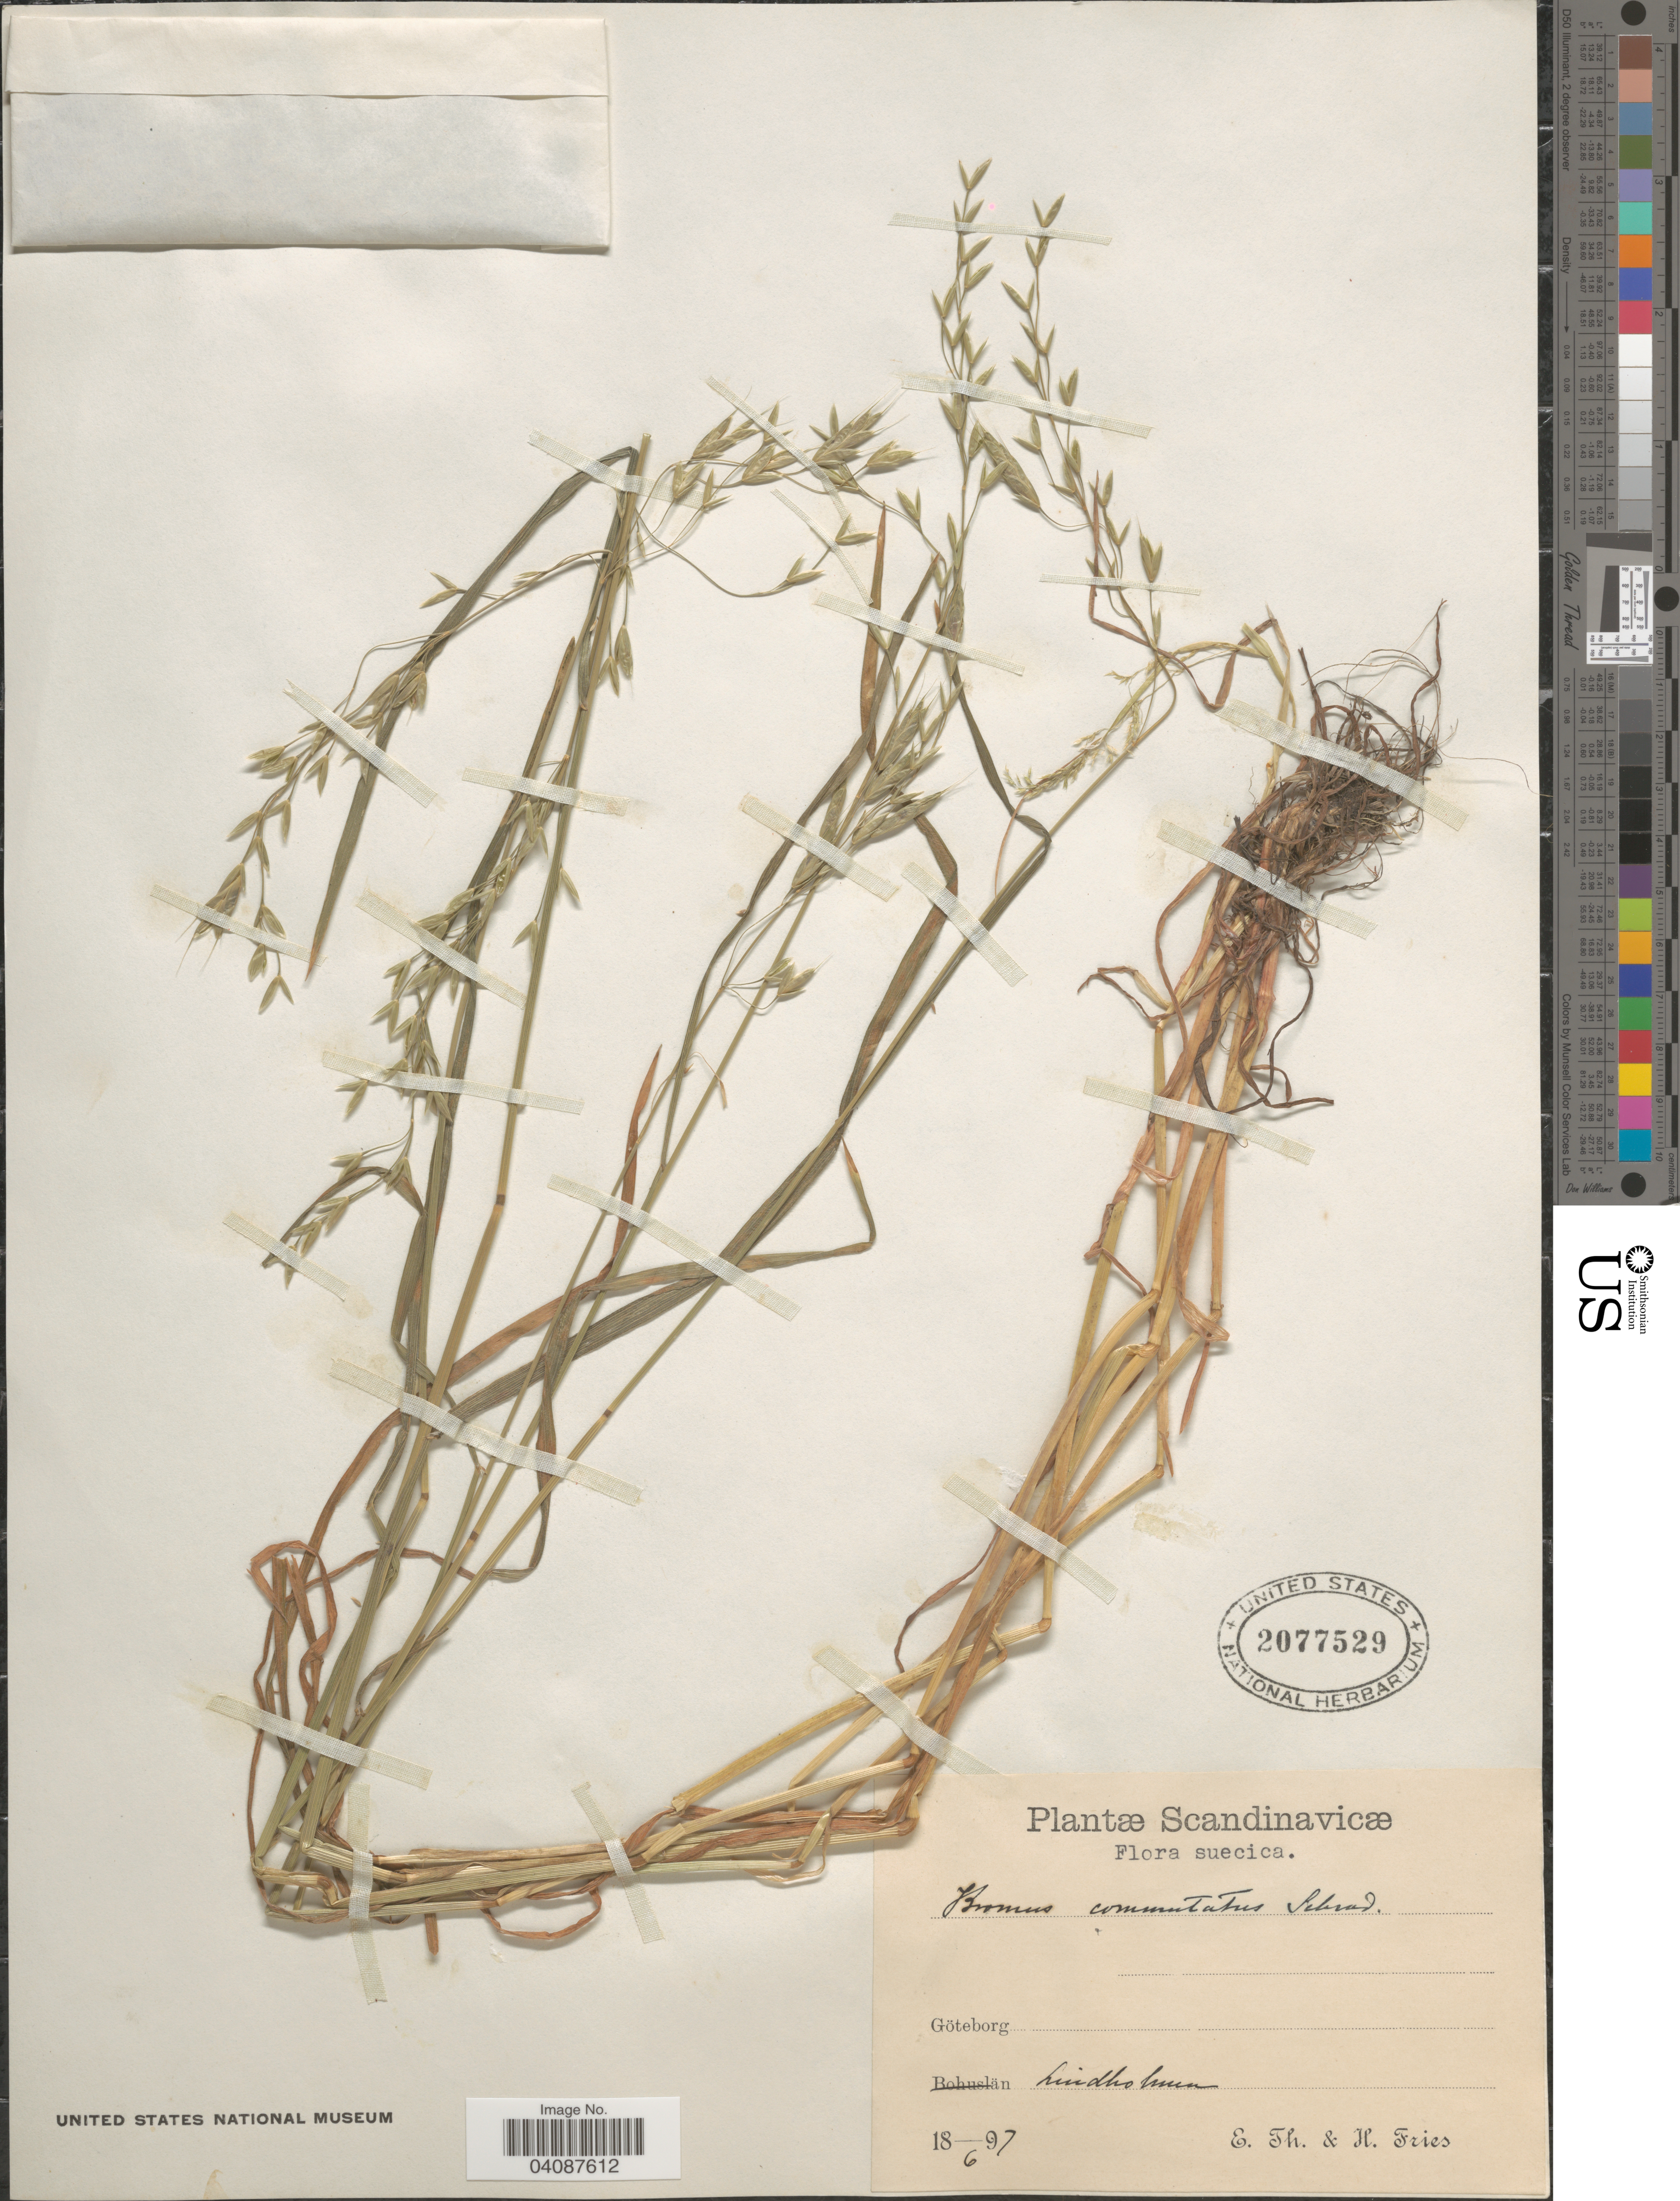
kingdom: Plantae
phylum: Tracheophyta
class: Liliopsida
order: Poales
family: Poaceae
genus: Bromus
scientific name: Bromus commutatus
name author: Schrad.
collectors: E. Fries & H. Fries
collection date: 1897-06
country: Sweden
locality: Scandinavicæ. Suecica. Göteborg. Lindholmen.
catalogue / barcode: US 2077529